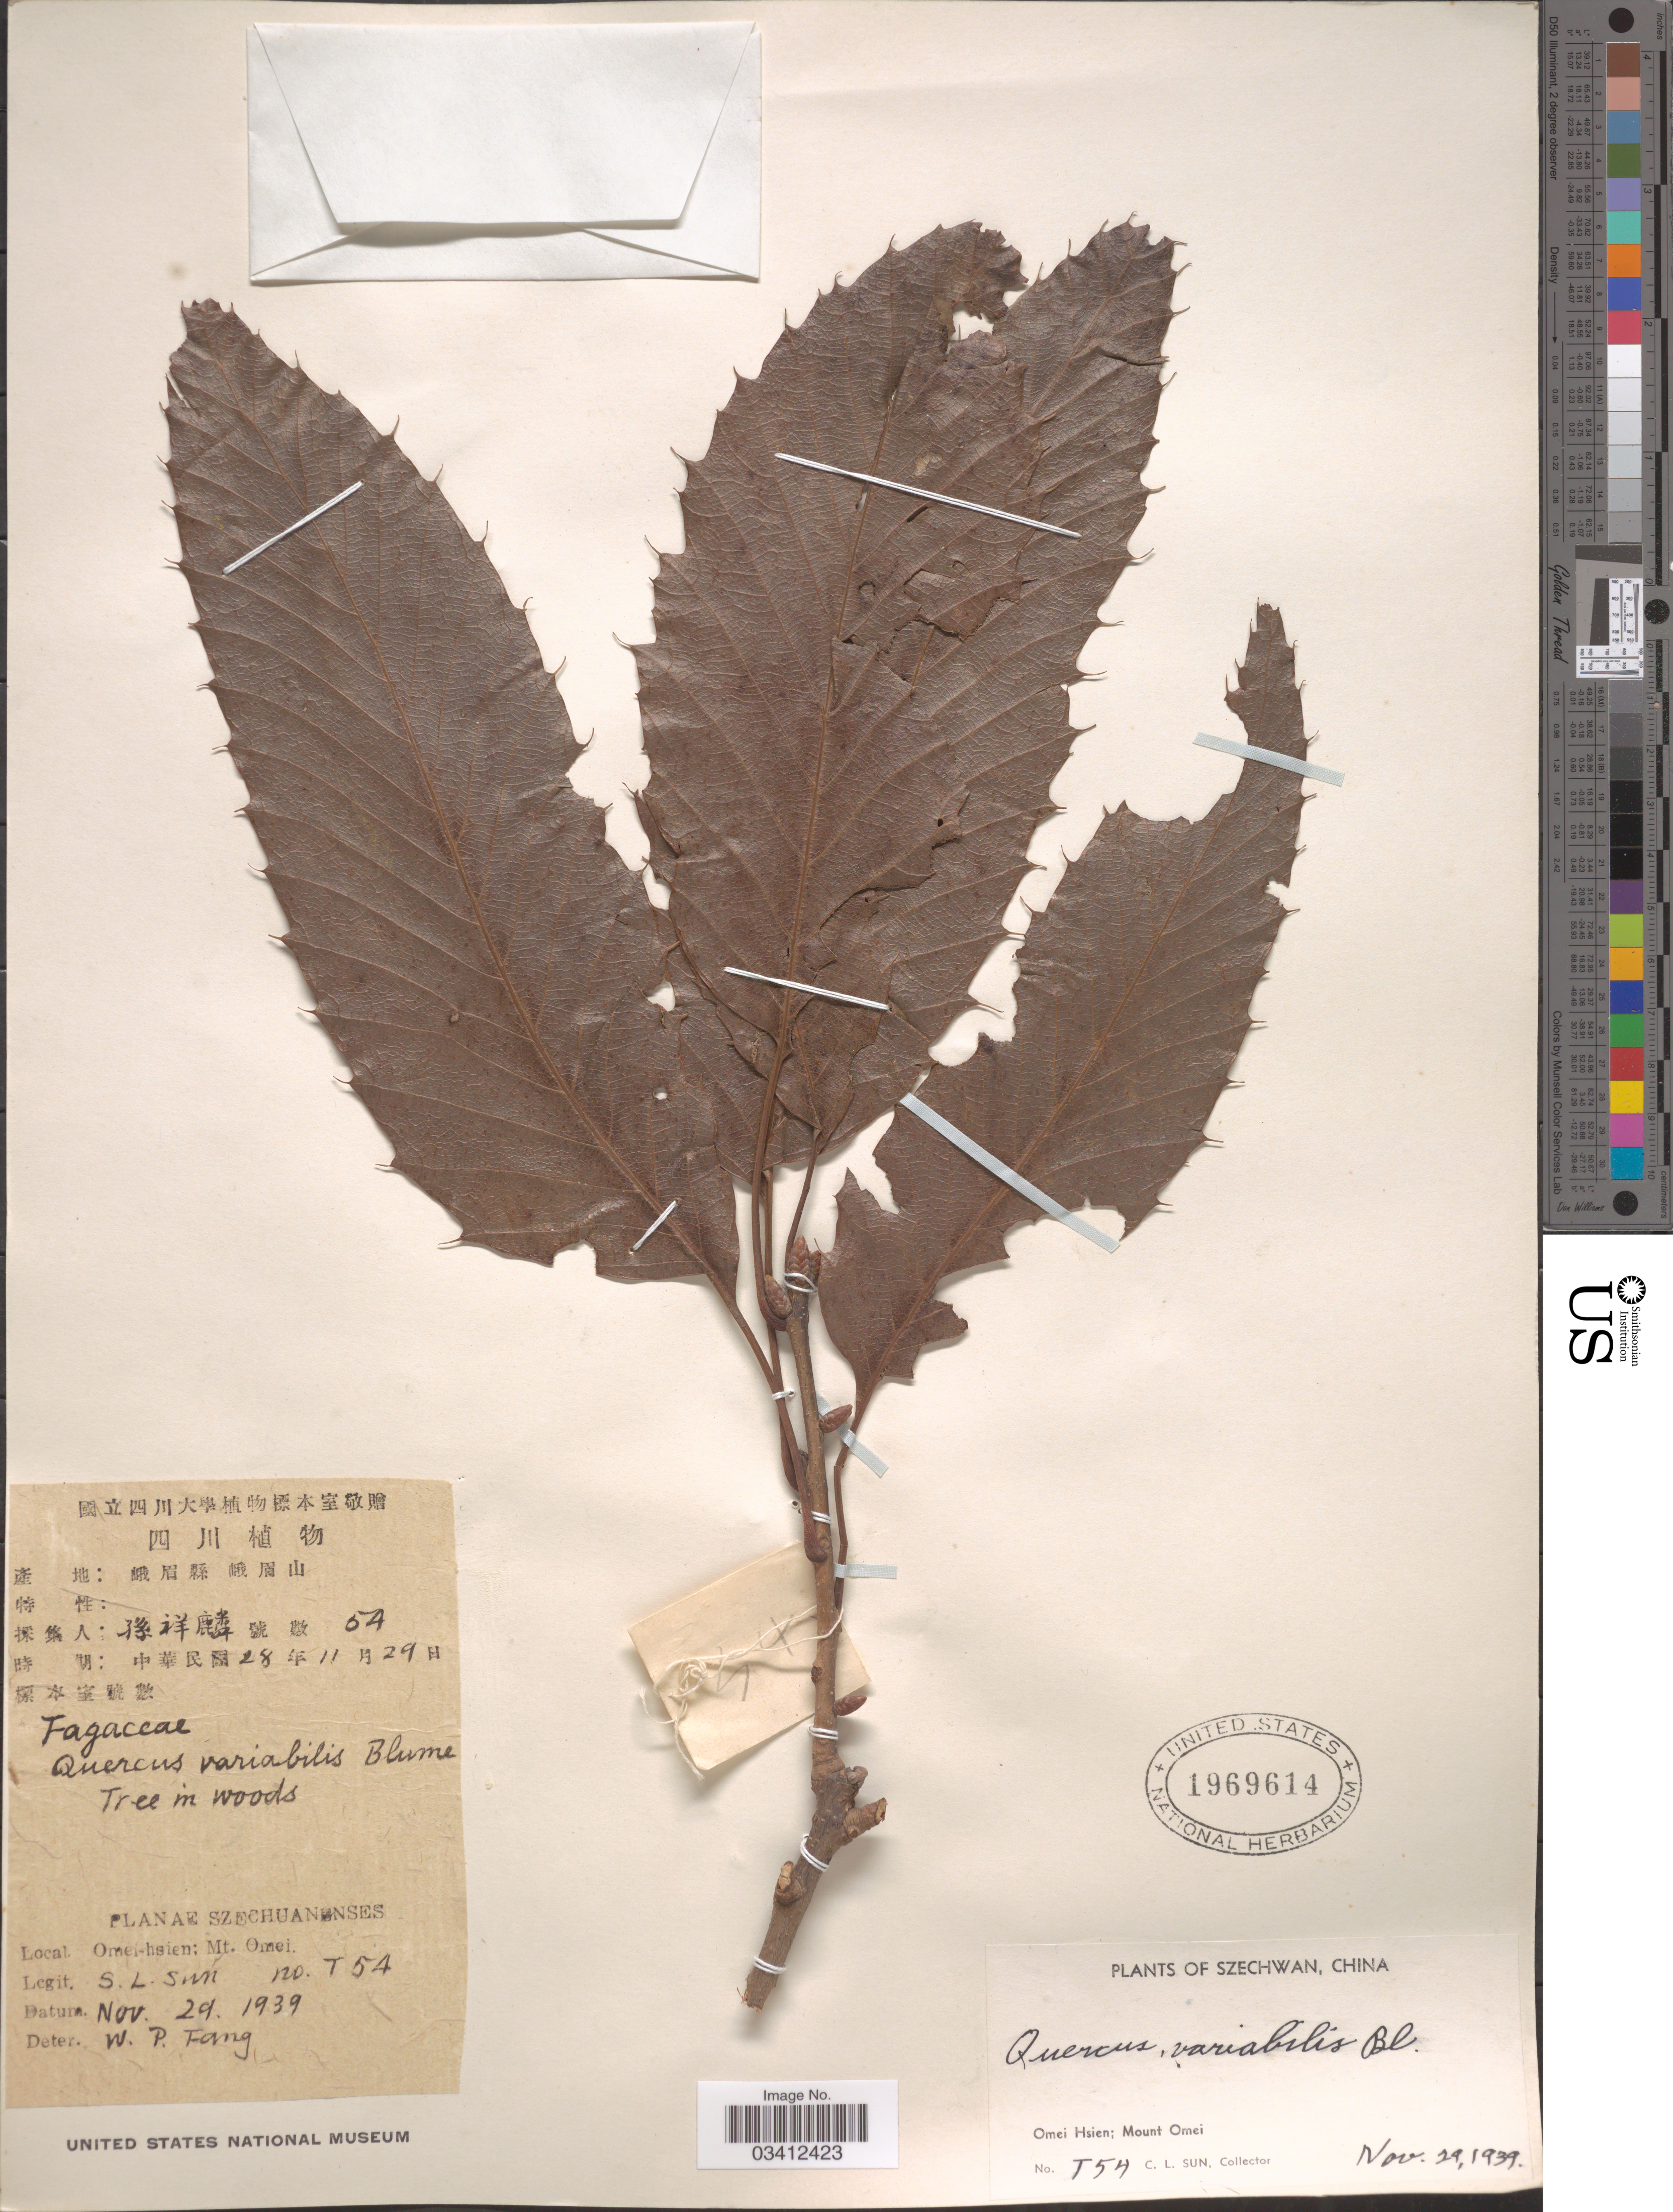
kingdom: Plantae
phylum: Tracheophyta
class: Magnoliopsida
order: Fagales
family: Fagaceae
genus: Quercus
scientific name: Quercus variabilis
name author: Blume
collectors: C. Sun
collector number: T54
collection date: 1939-11-29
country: China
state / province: Sichuan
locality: Szechwan. Omei Hsien; Mount Omei.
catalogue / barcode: US 1969614